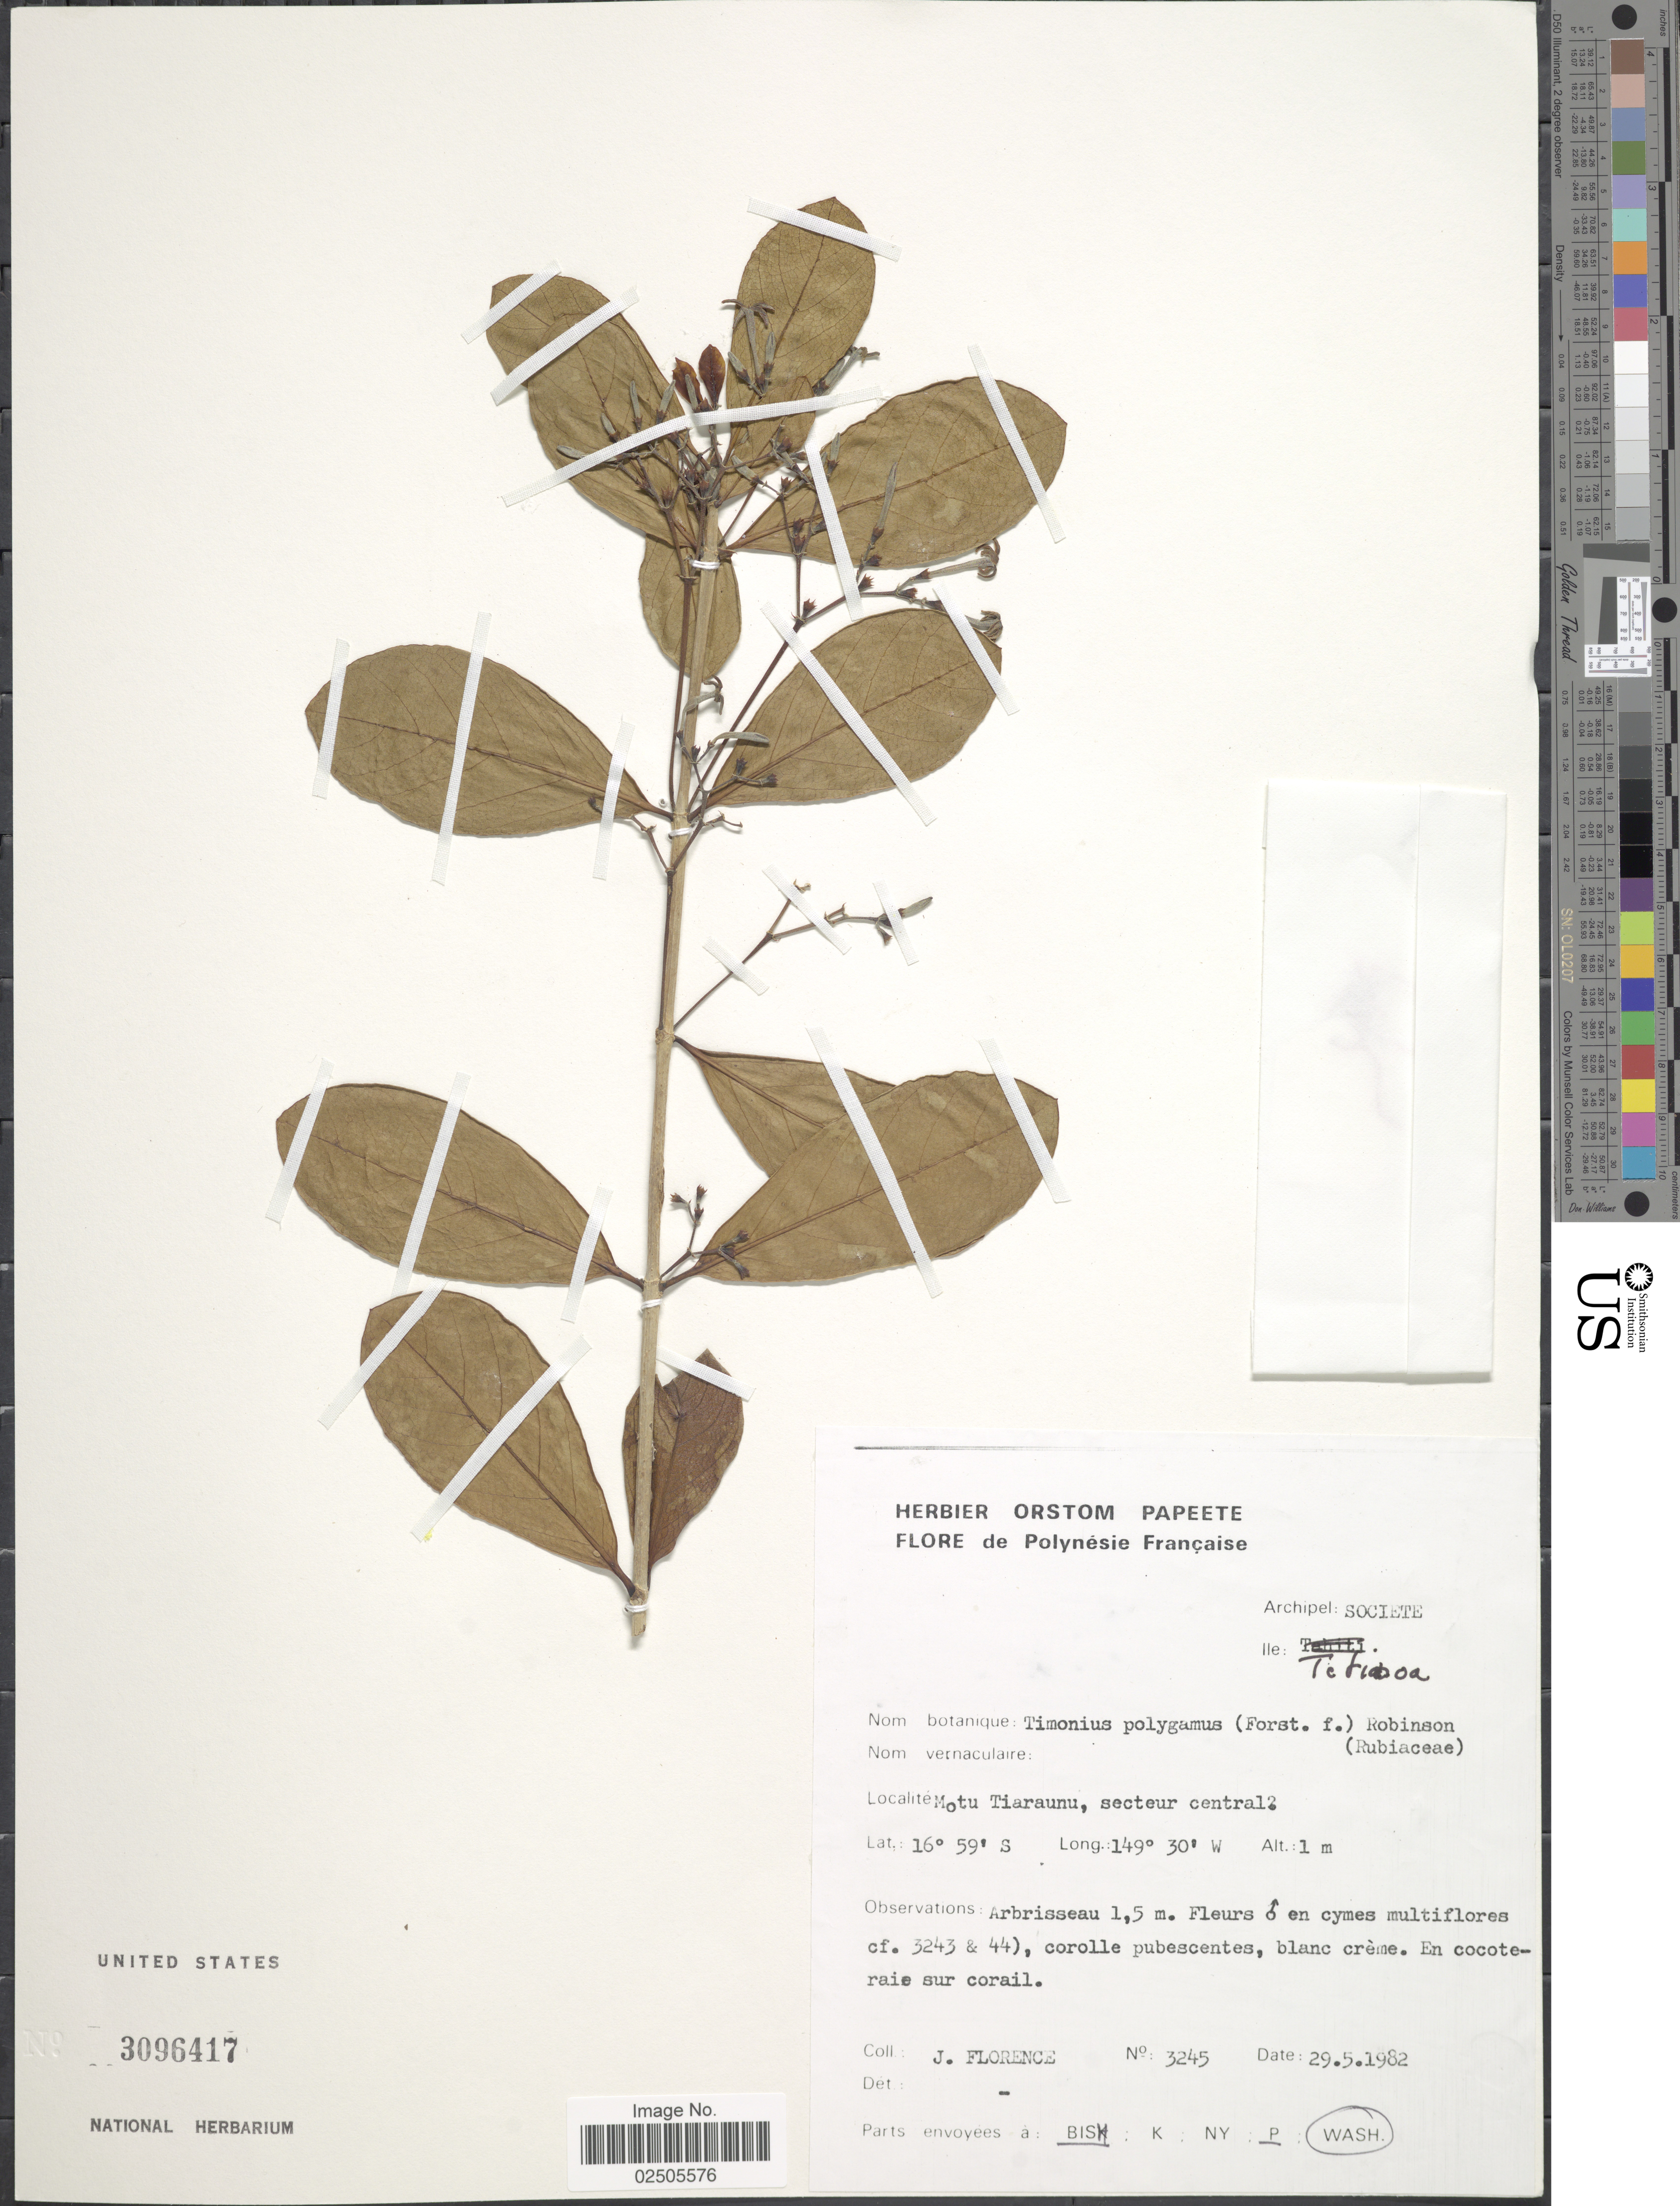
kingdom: Plantae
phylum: Tracheophyta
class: Magnoliopsida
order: Gentianales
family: Rubiaceae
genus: Timonius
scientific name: Timonius polygamus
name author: (G. Forst.) Rob.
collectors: J. Florence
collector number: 3245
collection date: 1982-05-29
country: French Polynesia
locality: Societe, Tetioa [interpreted], Motu Tiaraunu, secteur central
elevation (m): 1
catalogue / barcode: US 3096417